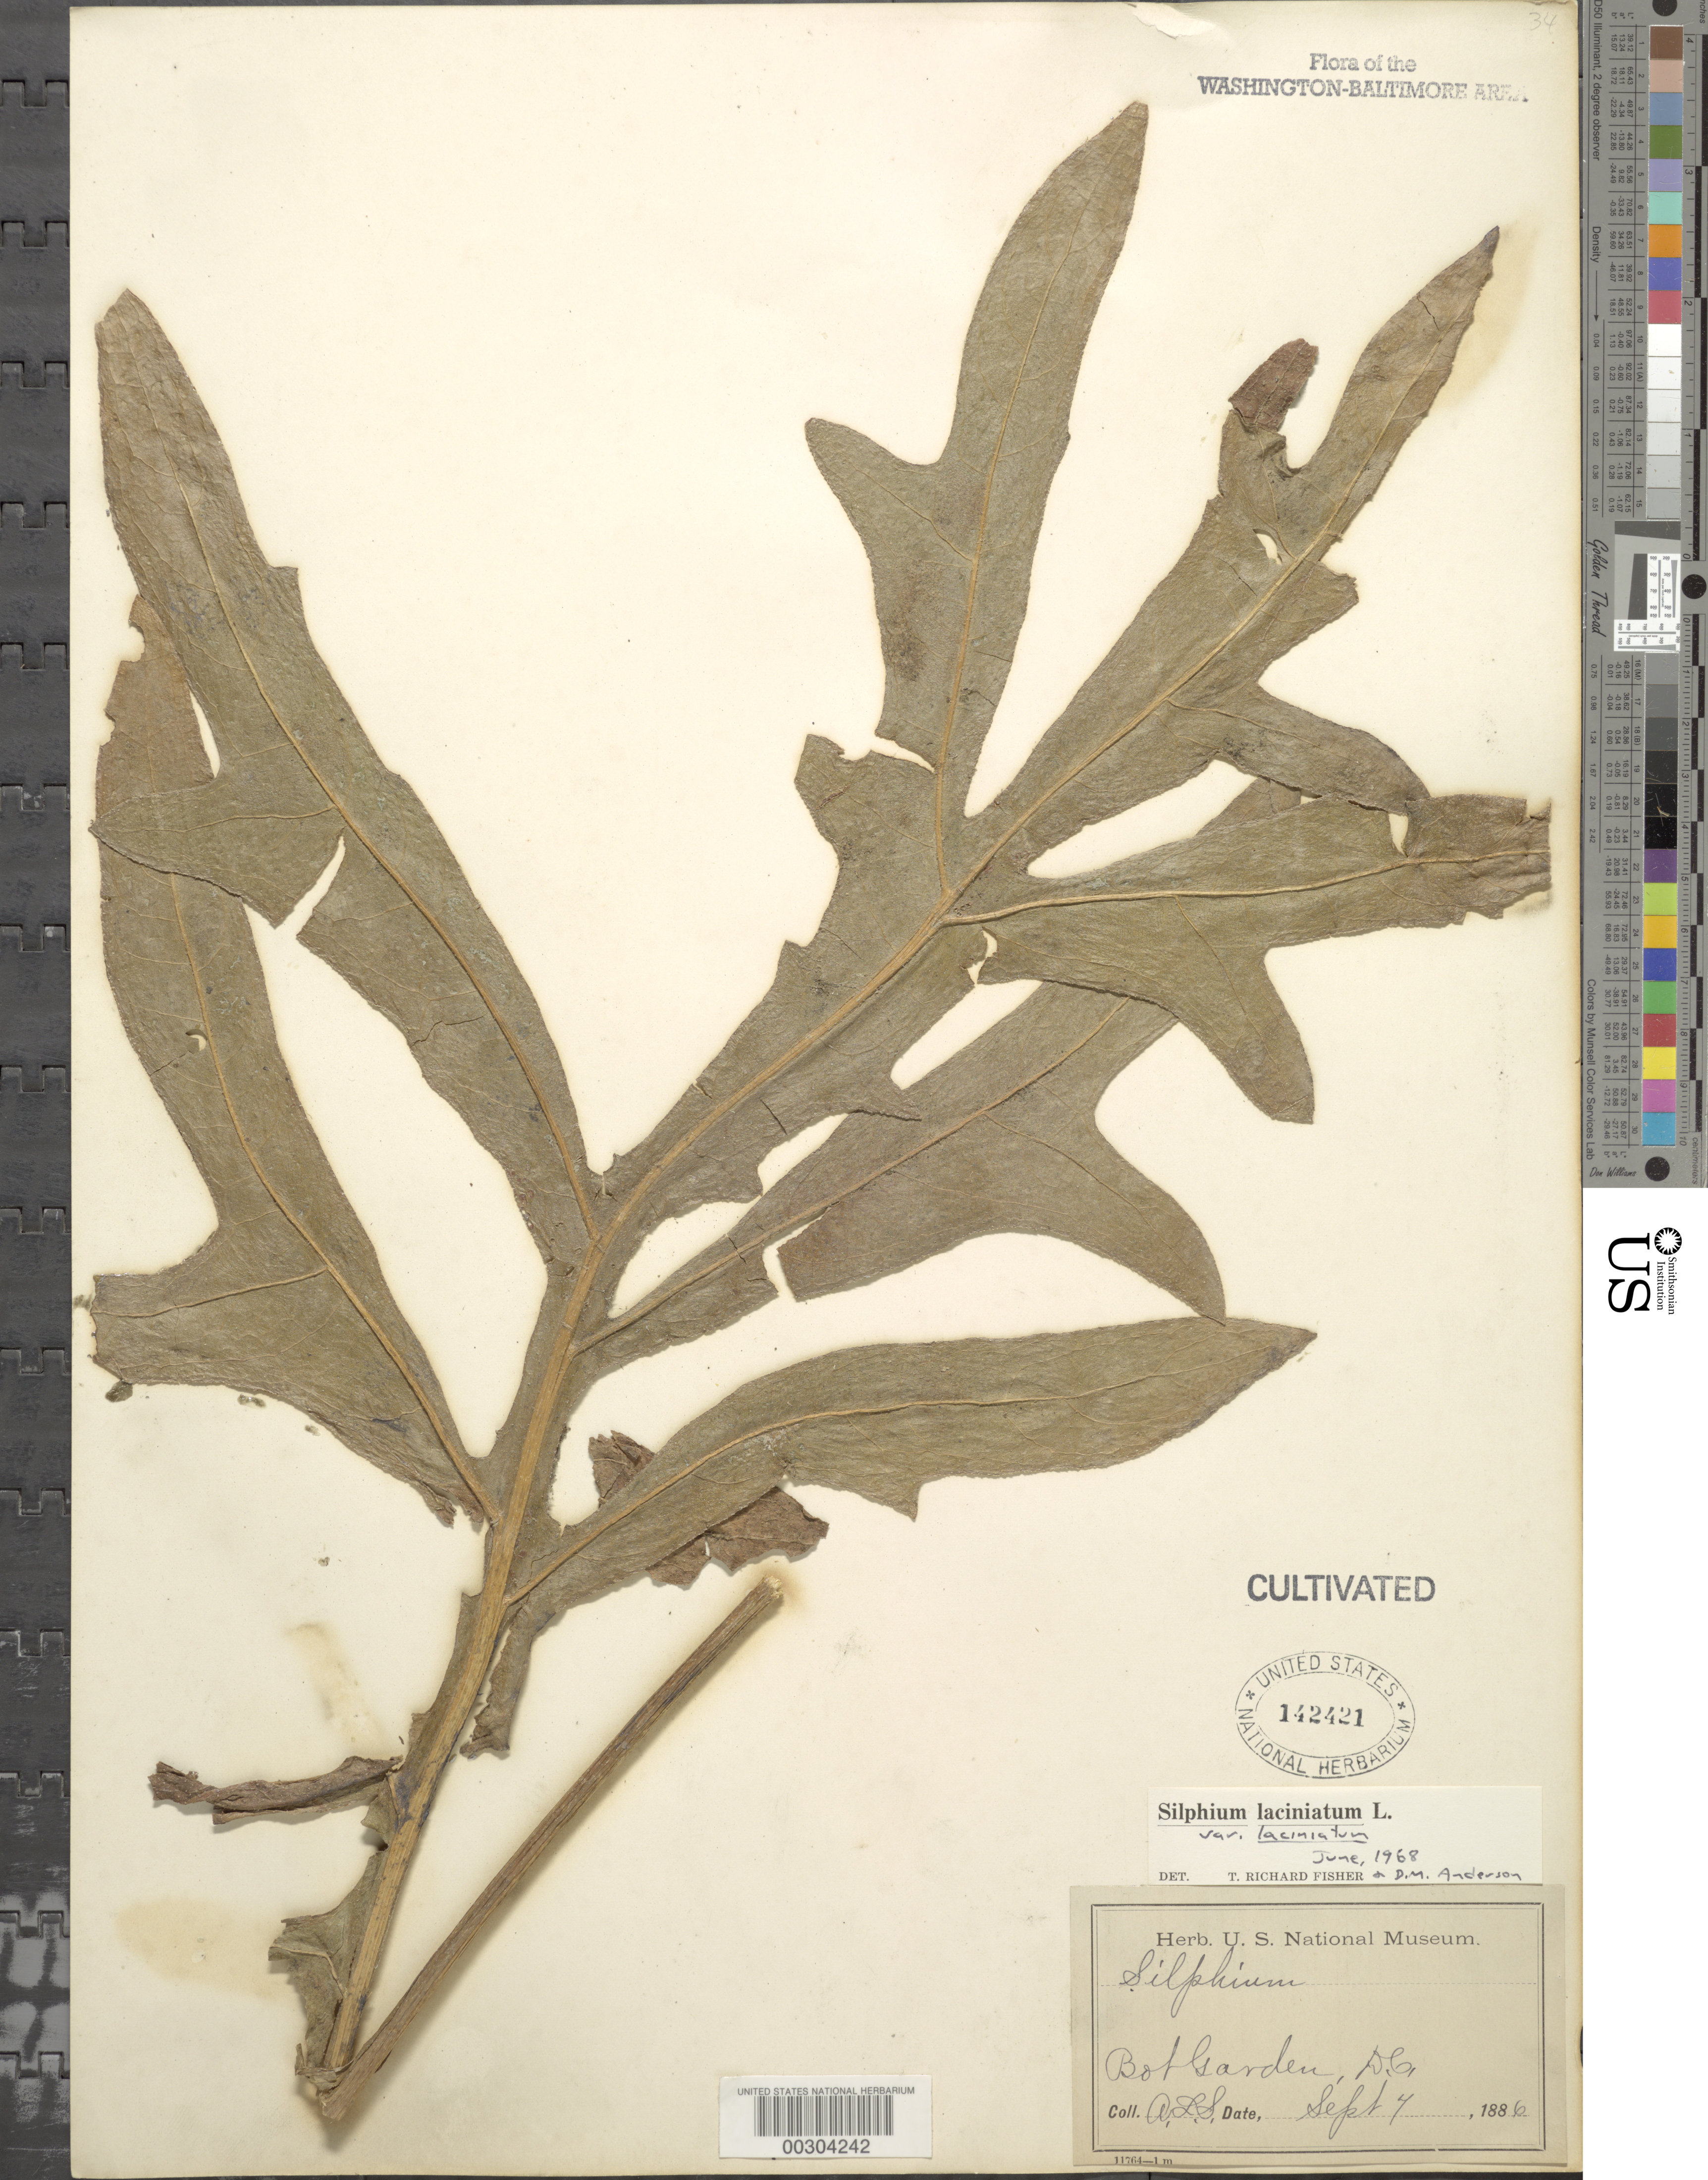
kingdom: Plantae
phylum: Tracheophyta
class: Magnoliopsida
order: Asterales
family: Asteraceae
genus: Silphium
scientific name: Silphium laciniatum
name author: L.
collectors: A. L. Schott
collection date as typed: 04 Sep 1886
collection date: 1886-09-04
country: United States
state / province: District of Columbia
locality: Botanical gardens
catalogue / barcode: US 142421